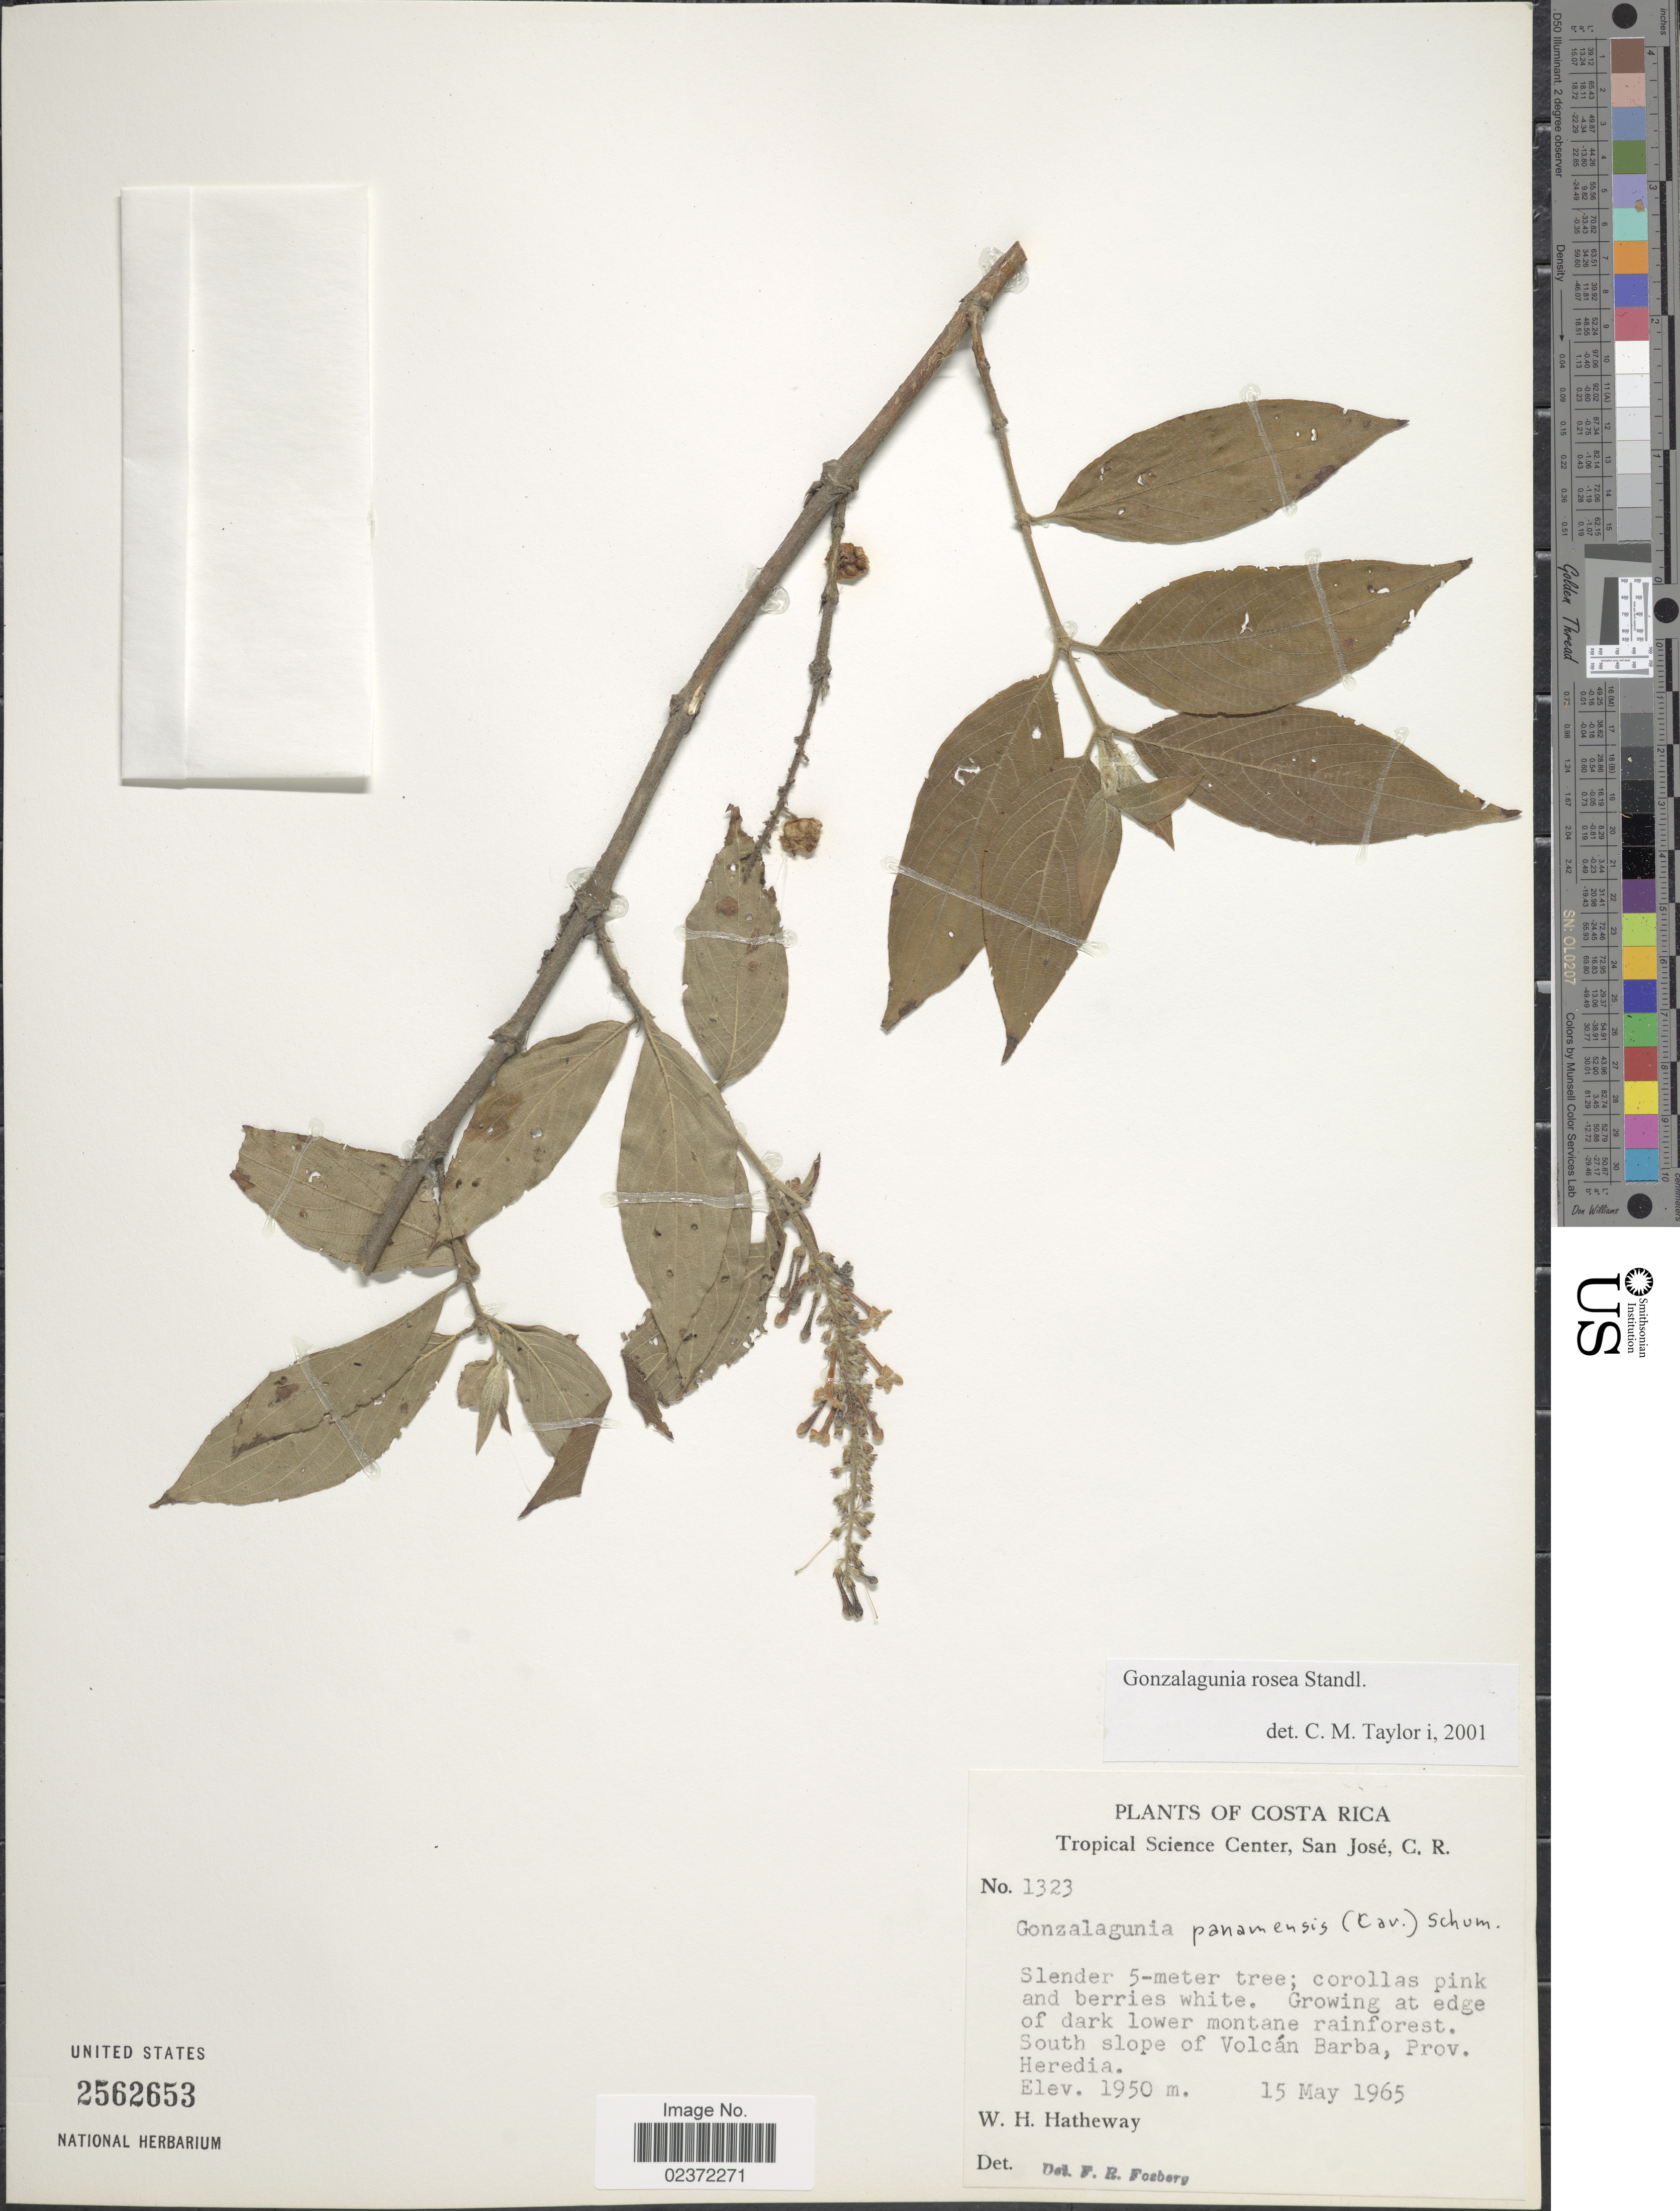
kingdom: Plantae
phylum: Tracheophyta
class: Magnoliopsida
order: Gentianales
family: Rubiaceae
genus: Gonzalagunia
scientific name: Gonzalagunia rosea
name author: Standl.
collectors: W. H. Hatheway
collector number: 1323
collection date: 1965-05-15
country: Costa Rica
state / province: Heredia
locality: Tropical Science Center, San Jose, C.R., at edge of dark lower montane rainforest, South slope of Volcan Barba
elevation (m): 1950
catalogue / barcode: US 2562653